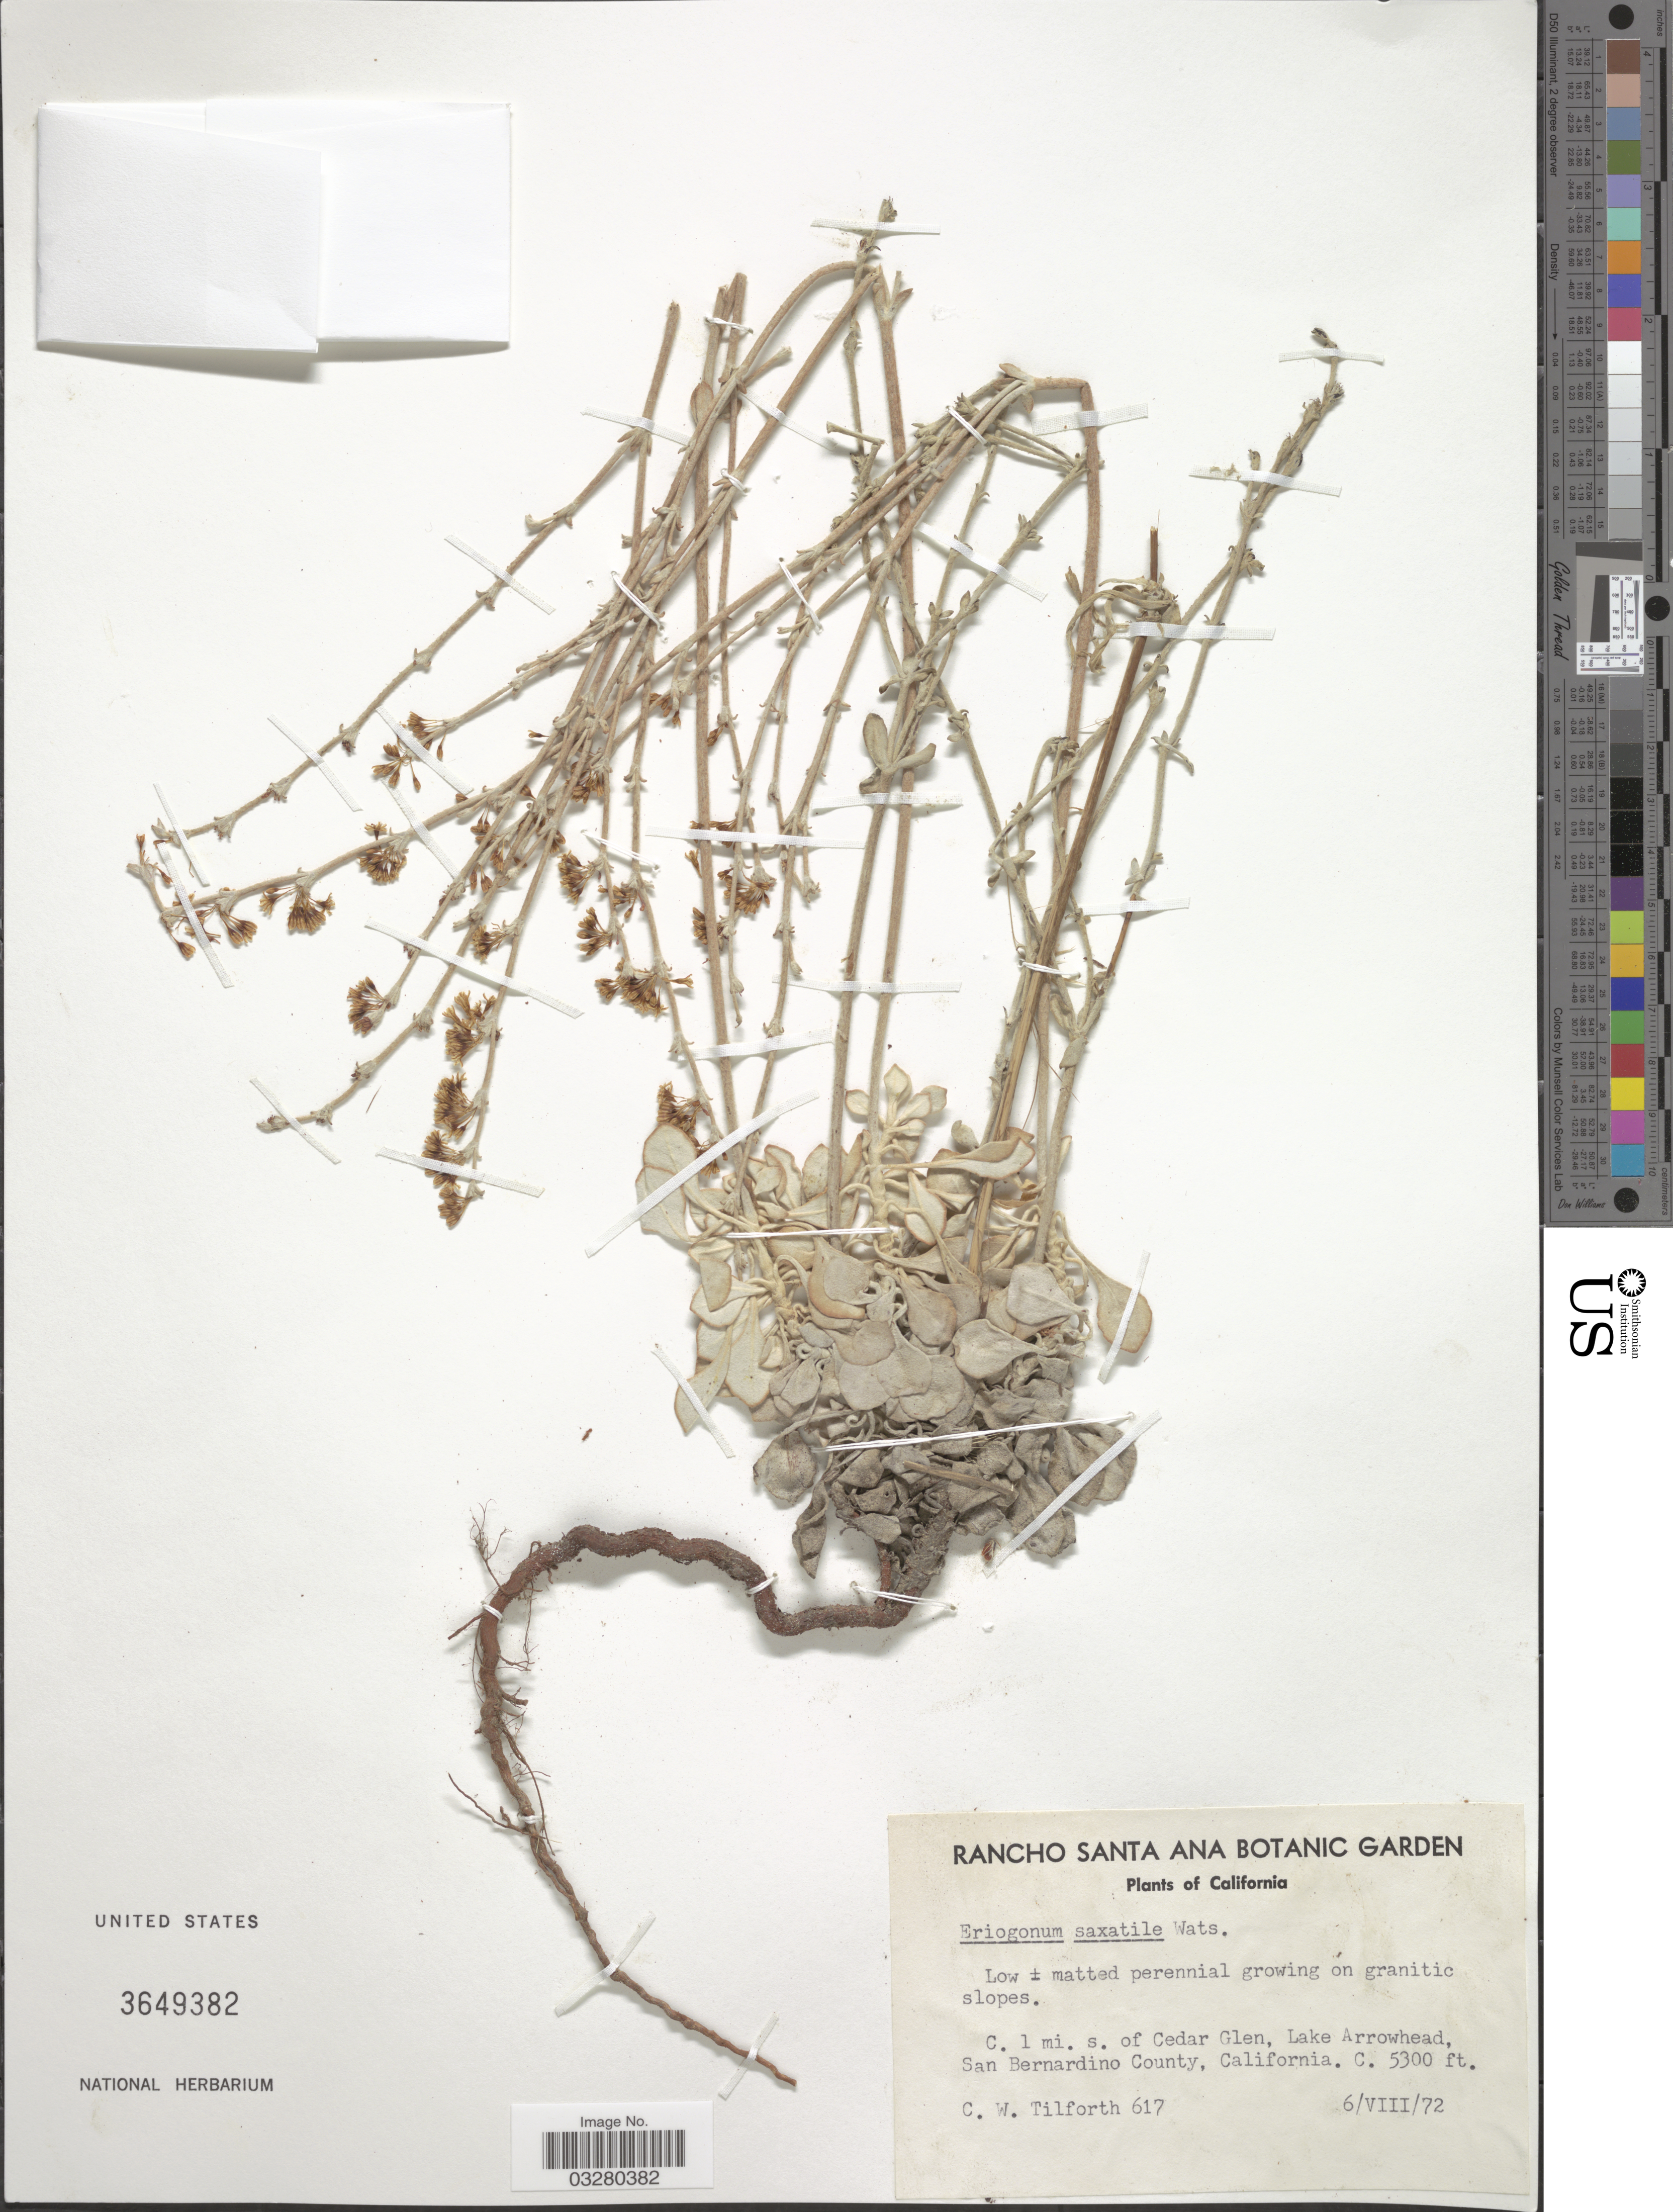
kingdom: Plantae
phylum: Tracheophyta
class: Magnoliopsida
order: Caryophyllales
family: Polygonaceae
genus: Eriogonum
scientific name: Eriogonum saxatile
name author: S. Watson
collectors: C. Tilforth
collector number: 617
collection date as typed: Transcribed d/m/y: 6/8/72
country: United States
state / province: California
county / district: San Bernardino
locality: C. 1 mi. s. of Cedar Glen, Lake Arrowhead, San Bernardino County.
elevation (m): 1615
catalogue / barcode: US 3649382